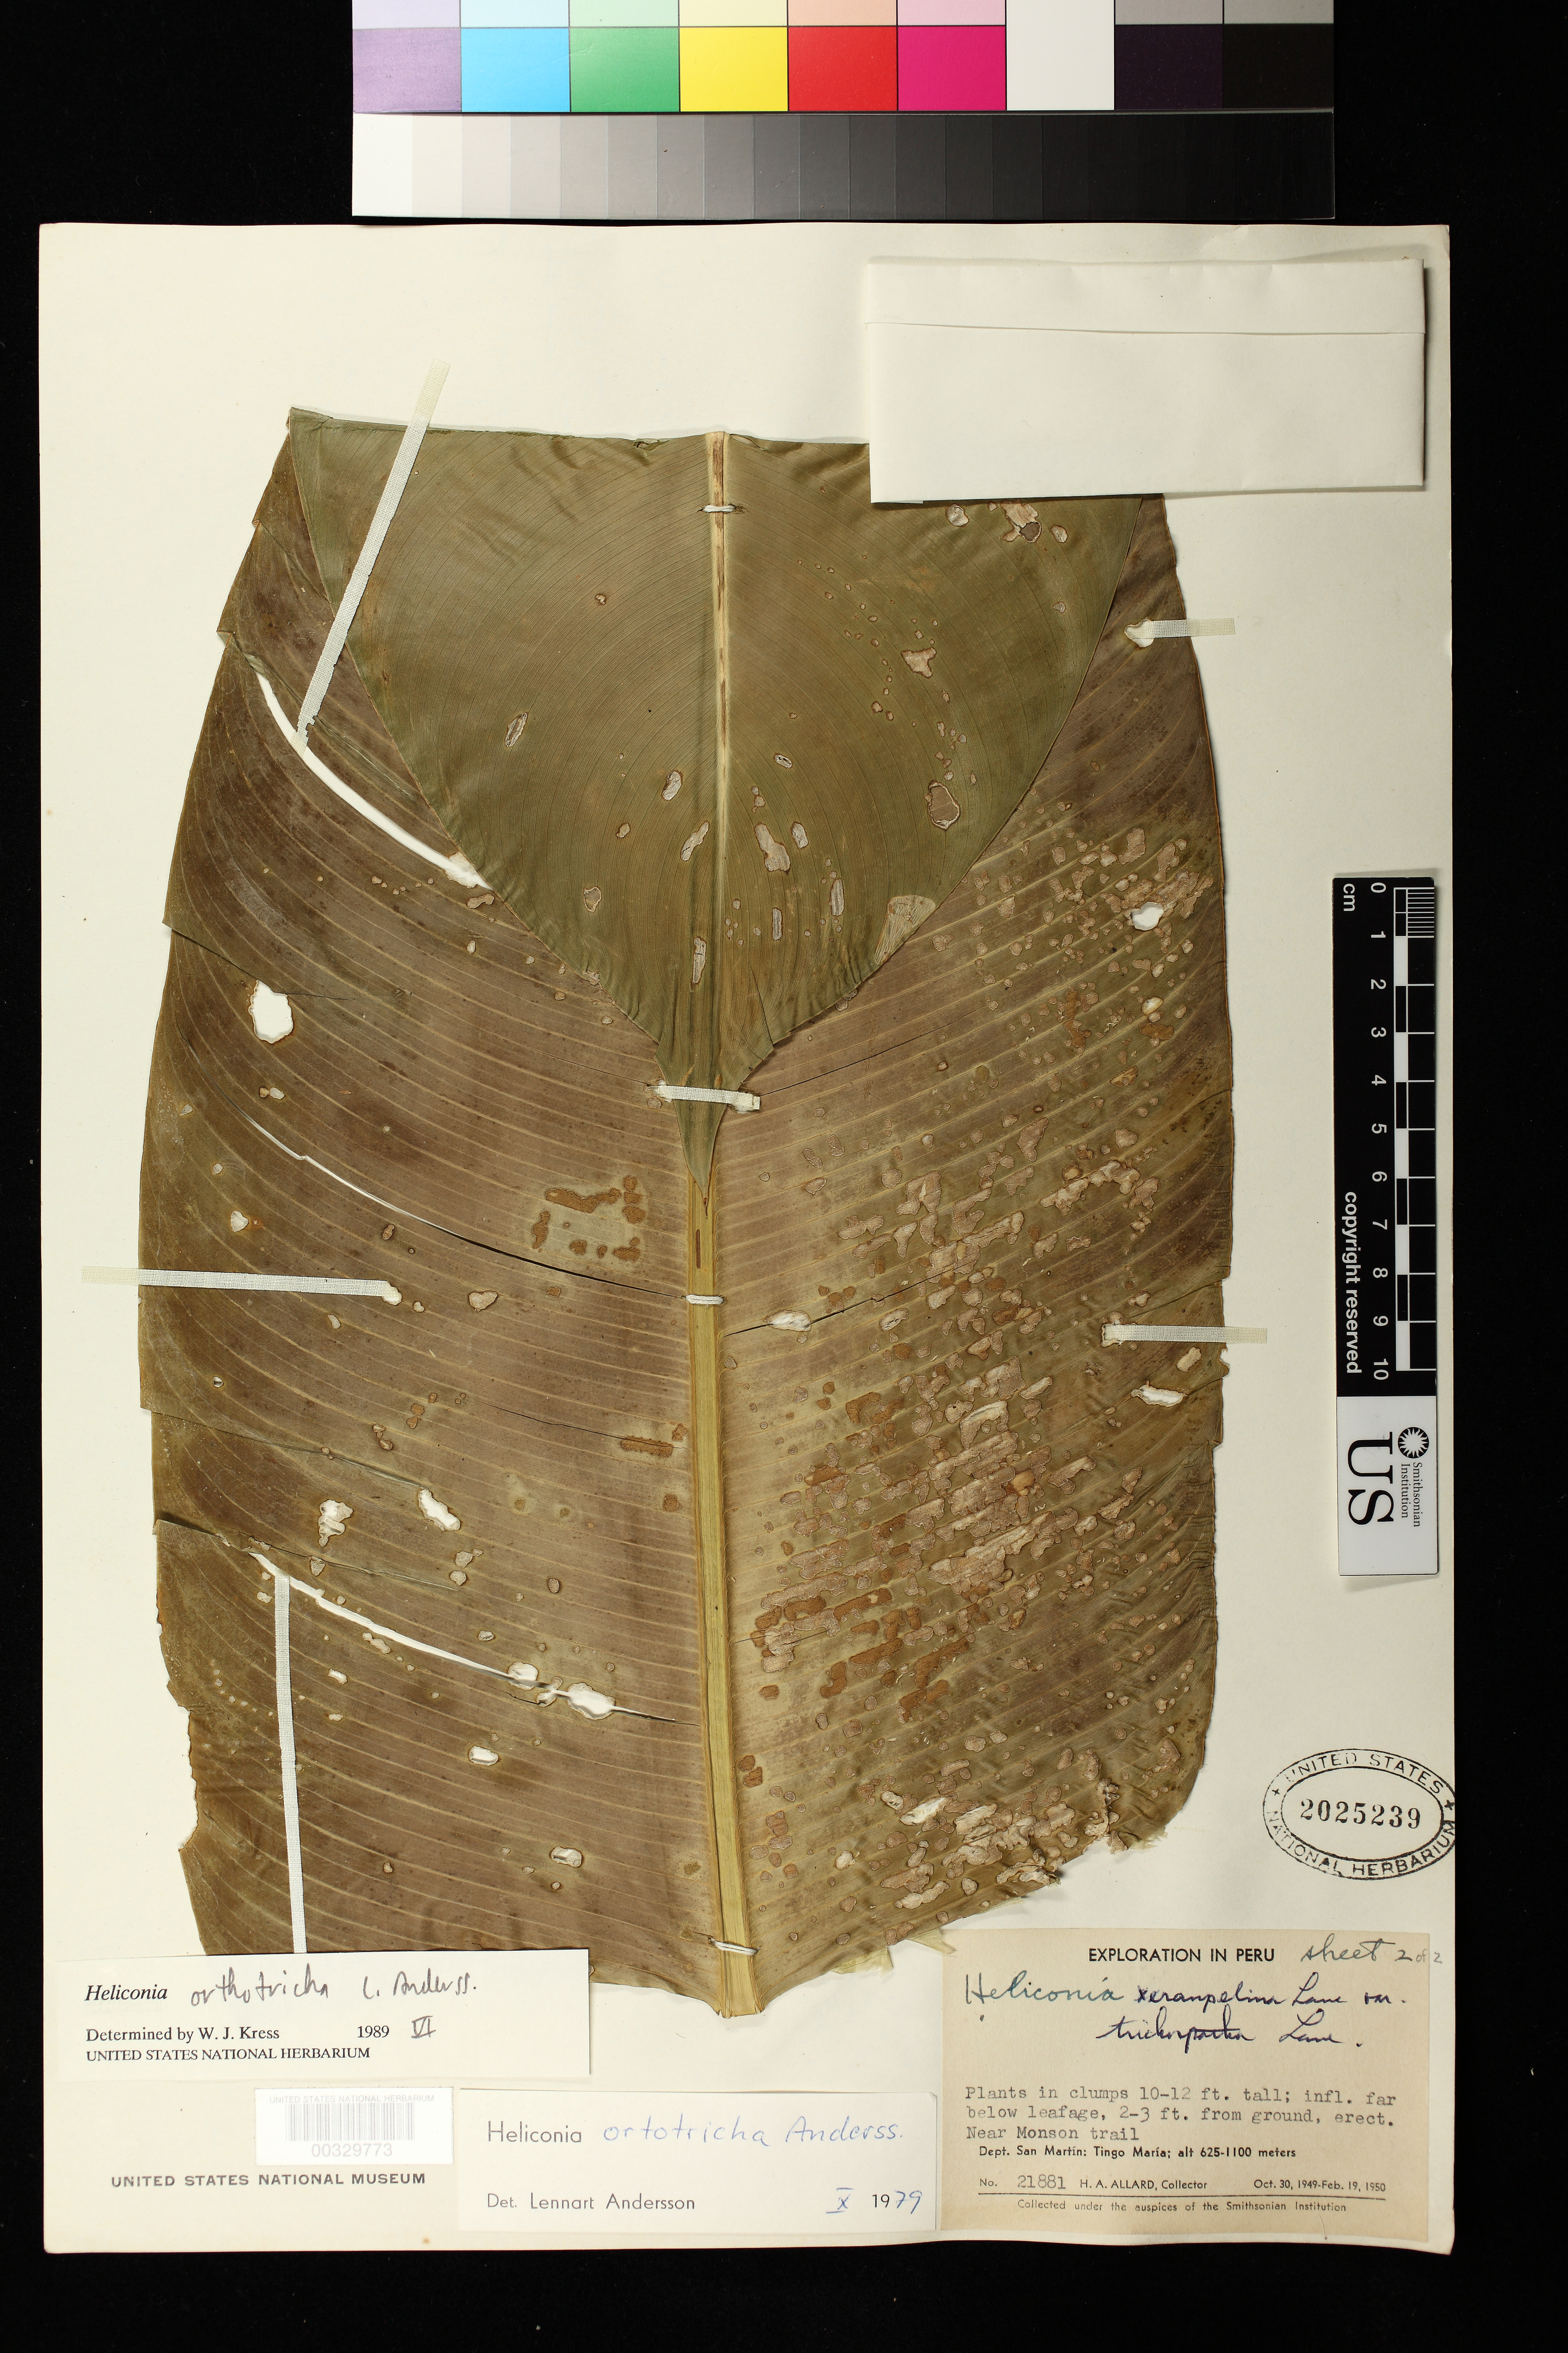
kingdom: Plantae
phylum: Tracheophyta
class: Liliopsida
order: Zingiberales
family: Heliconiaceae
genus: Heliconia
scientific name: Heliconia orthotricha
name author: L. Andersson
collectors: H. A. Allard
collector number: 21881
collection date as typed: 30 Oct 1949 to 19 Feb 1950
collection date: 1949-10-30/1950-02-19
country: Peru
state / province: San Martín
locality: Tingo maria, near monson trail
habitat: near trail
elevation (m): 625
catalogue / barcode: US 2025239